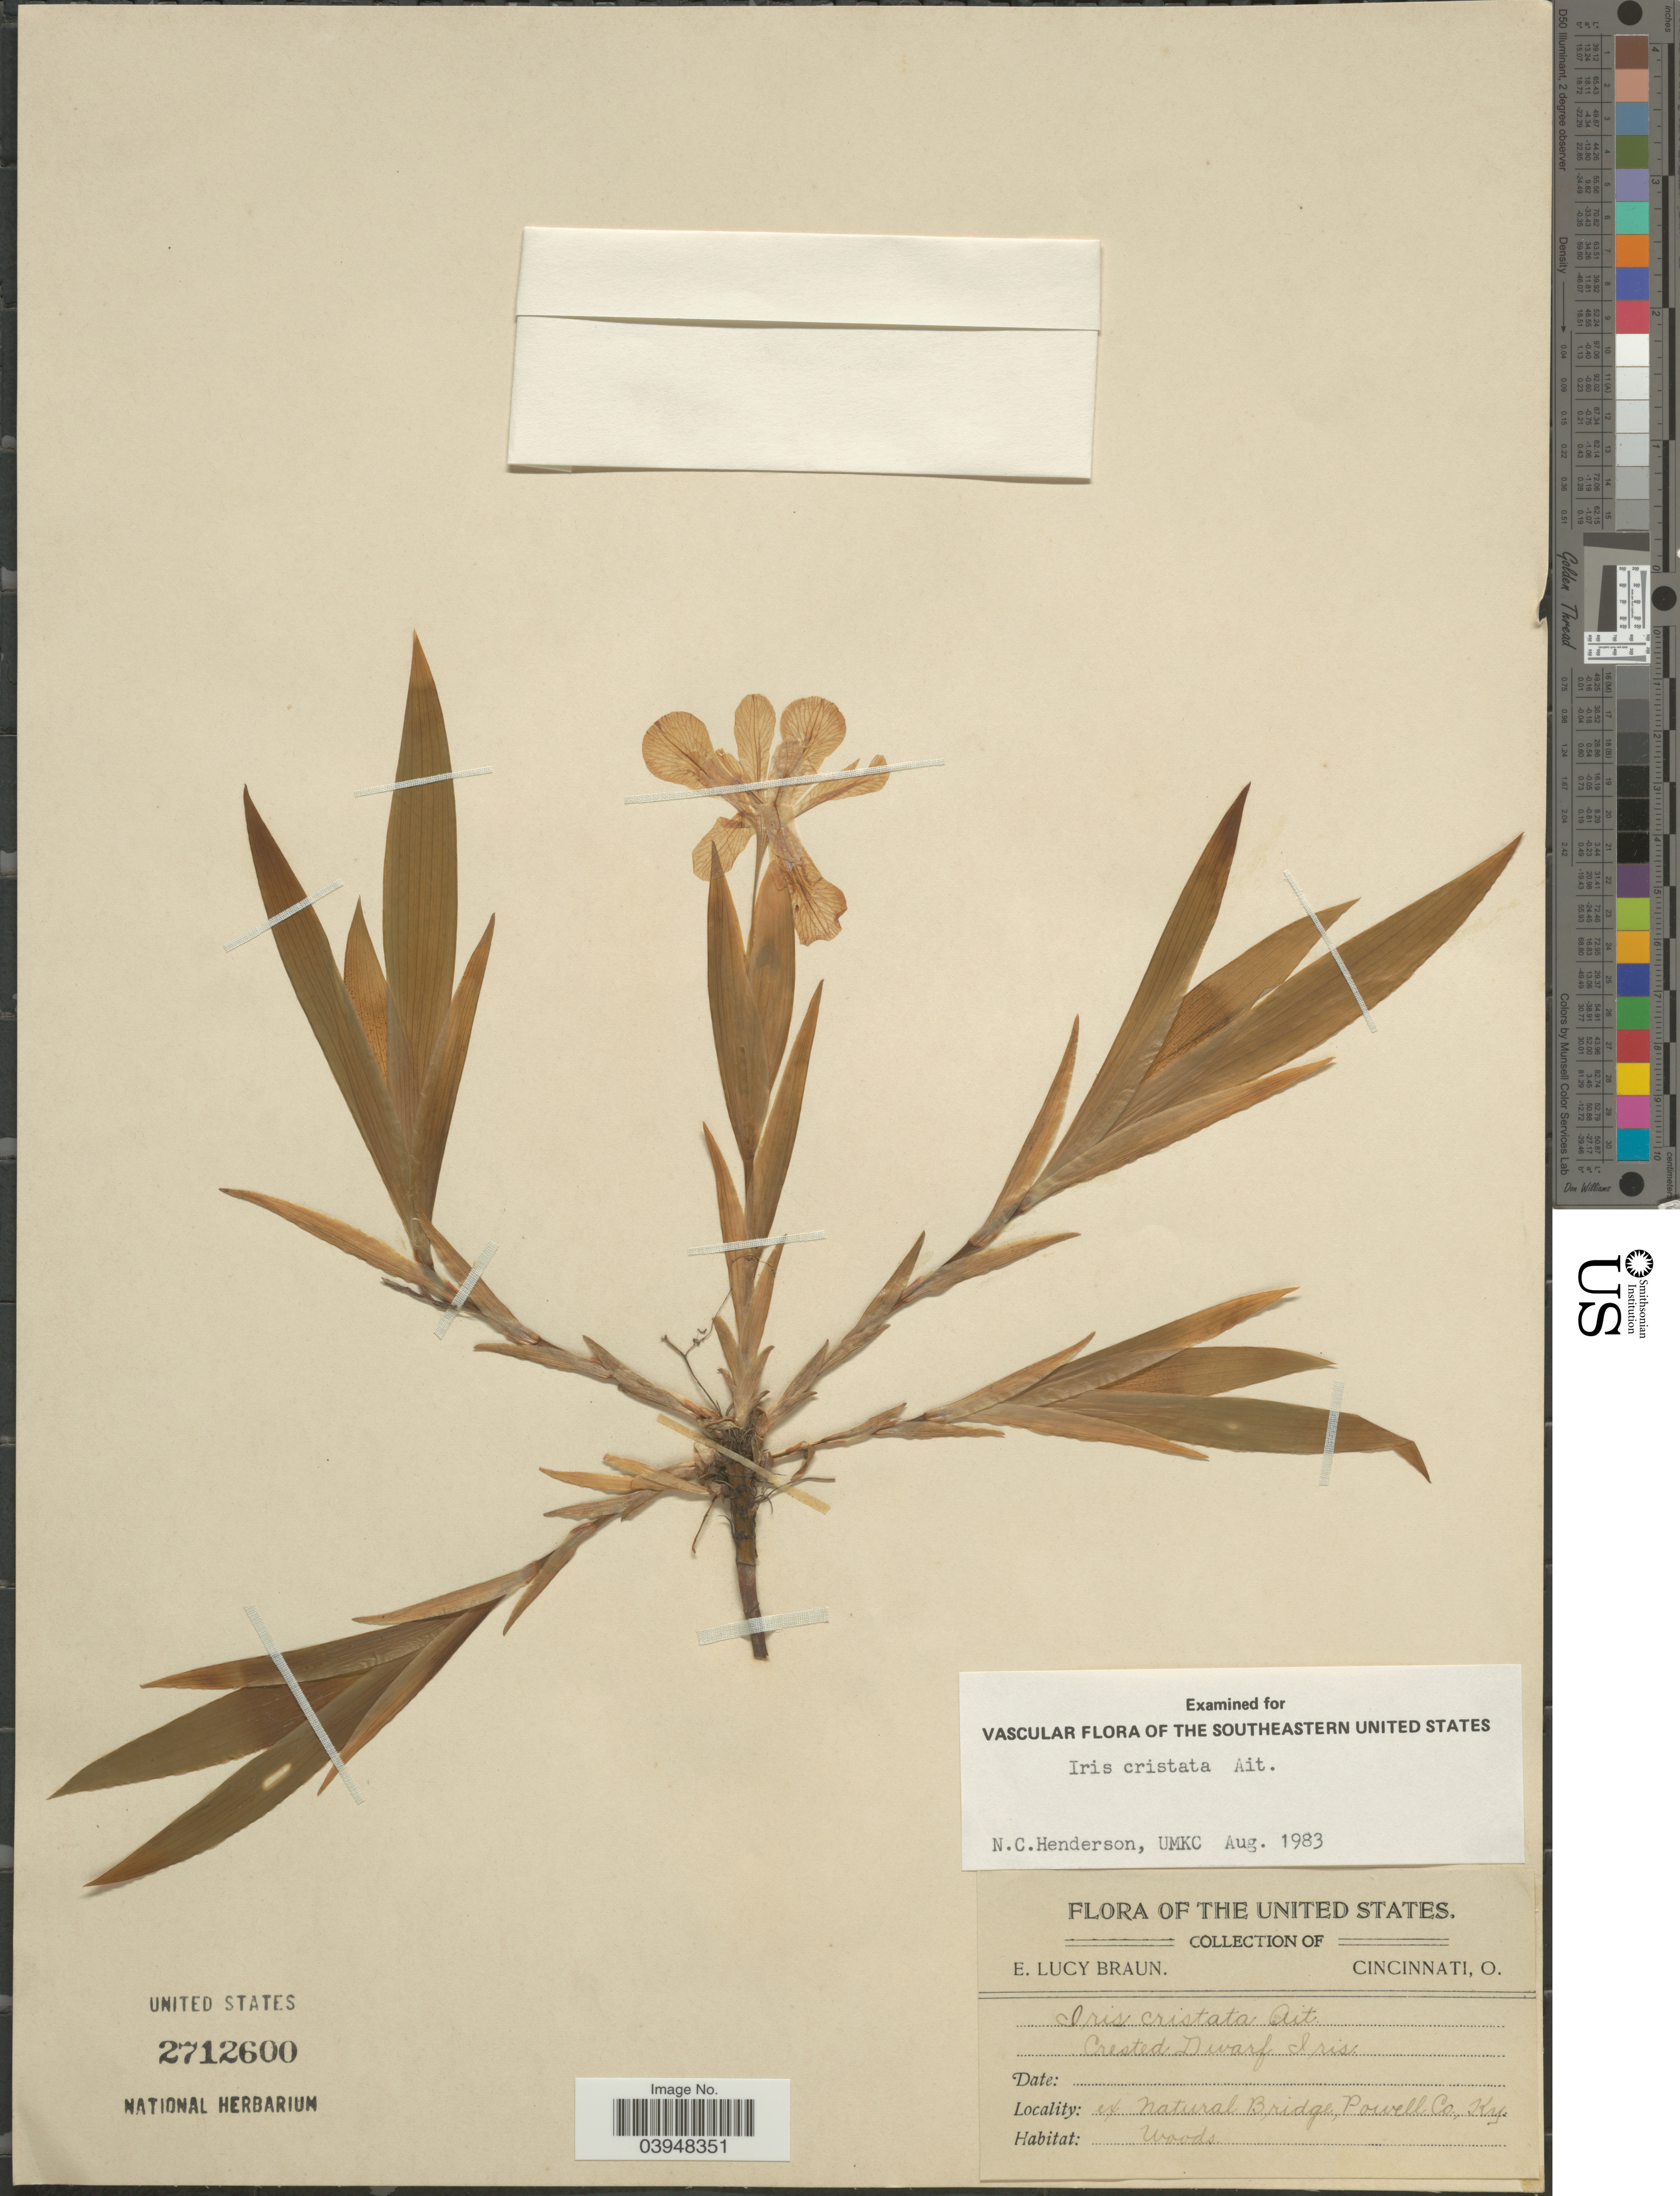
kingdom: Plantae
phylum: Tracheophyta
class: Liliopsida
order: Asparagales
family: Iridaceae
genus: Iris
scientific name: Iris cristata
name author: Aiton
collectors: E. L. Braun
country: United States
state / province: Kentucky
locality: Ex Natural Bridge, Powell Co.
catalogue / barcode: US 2712600